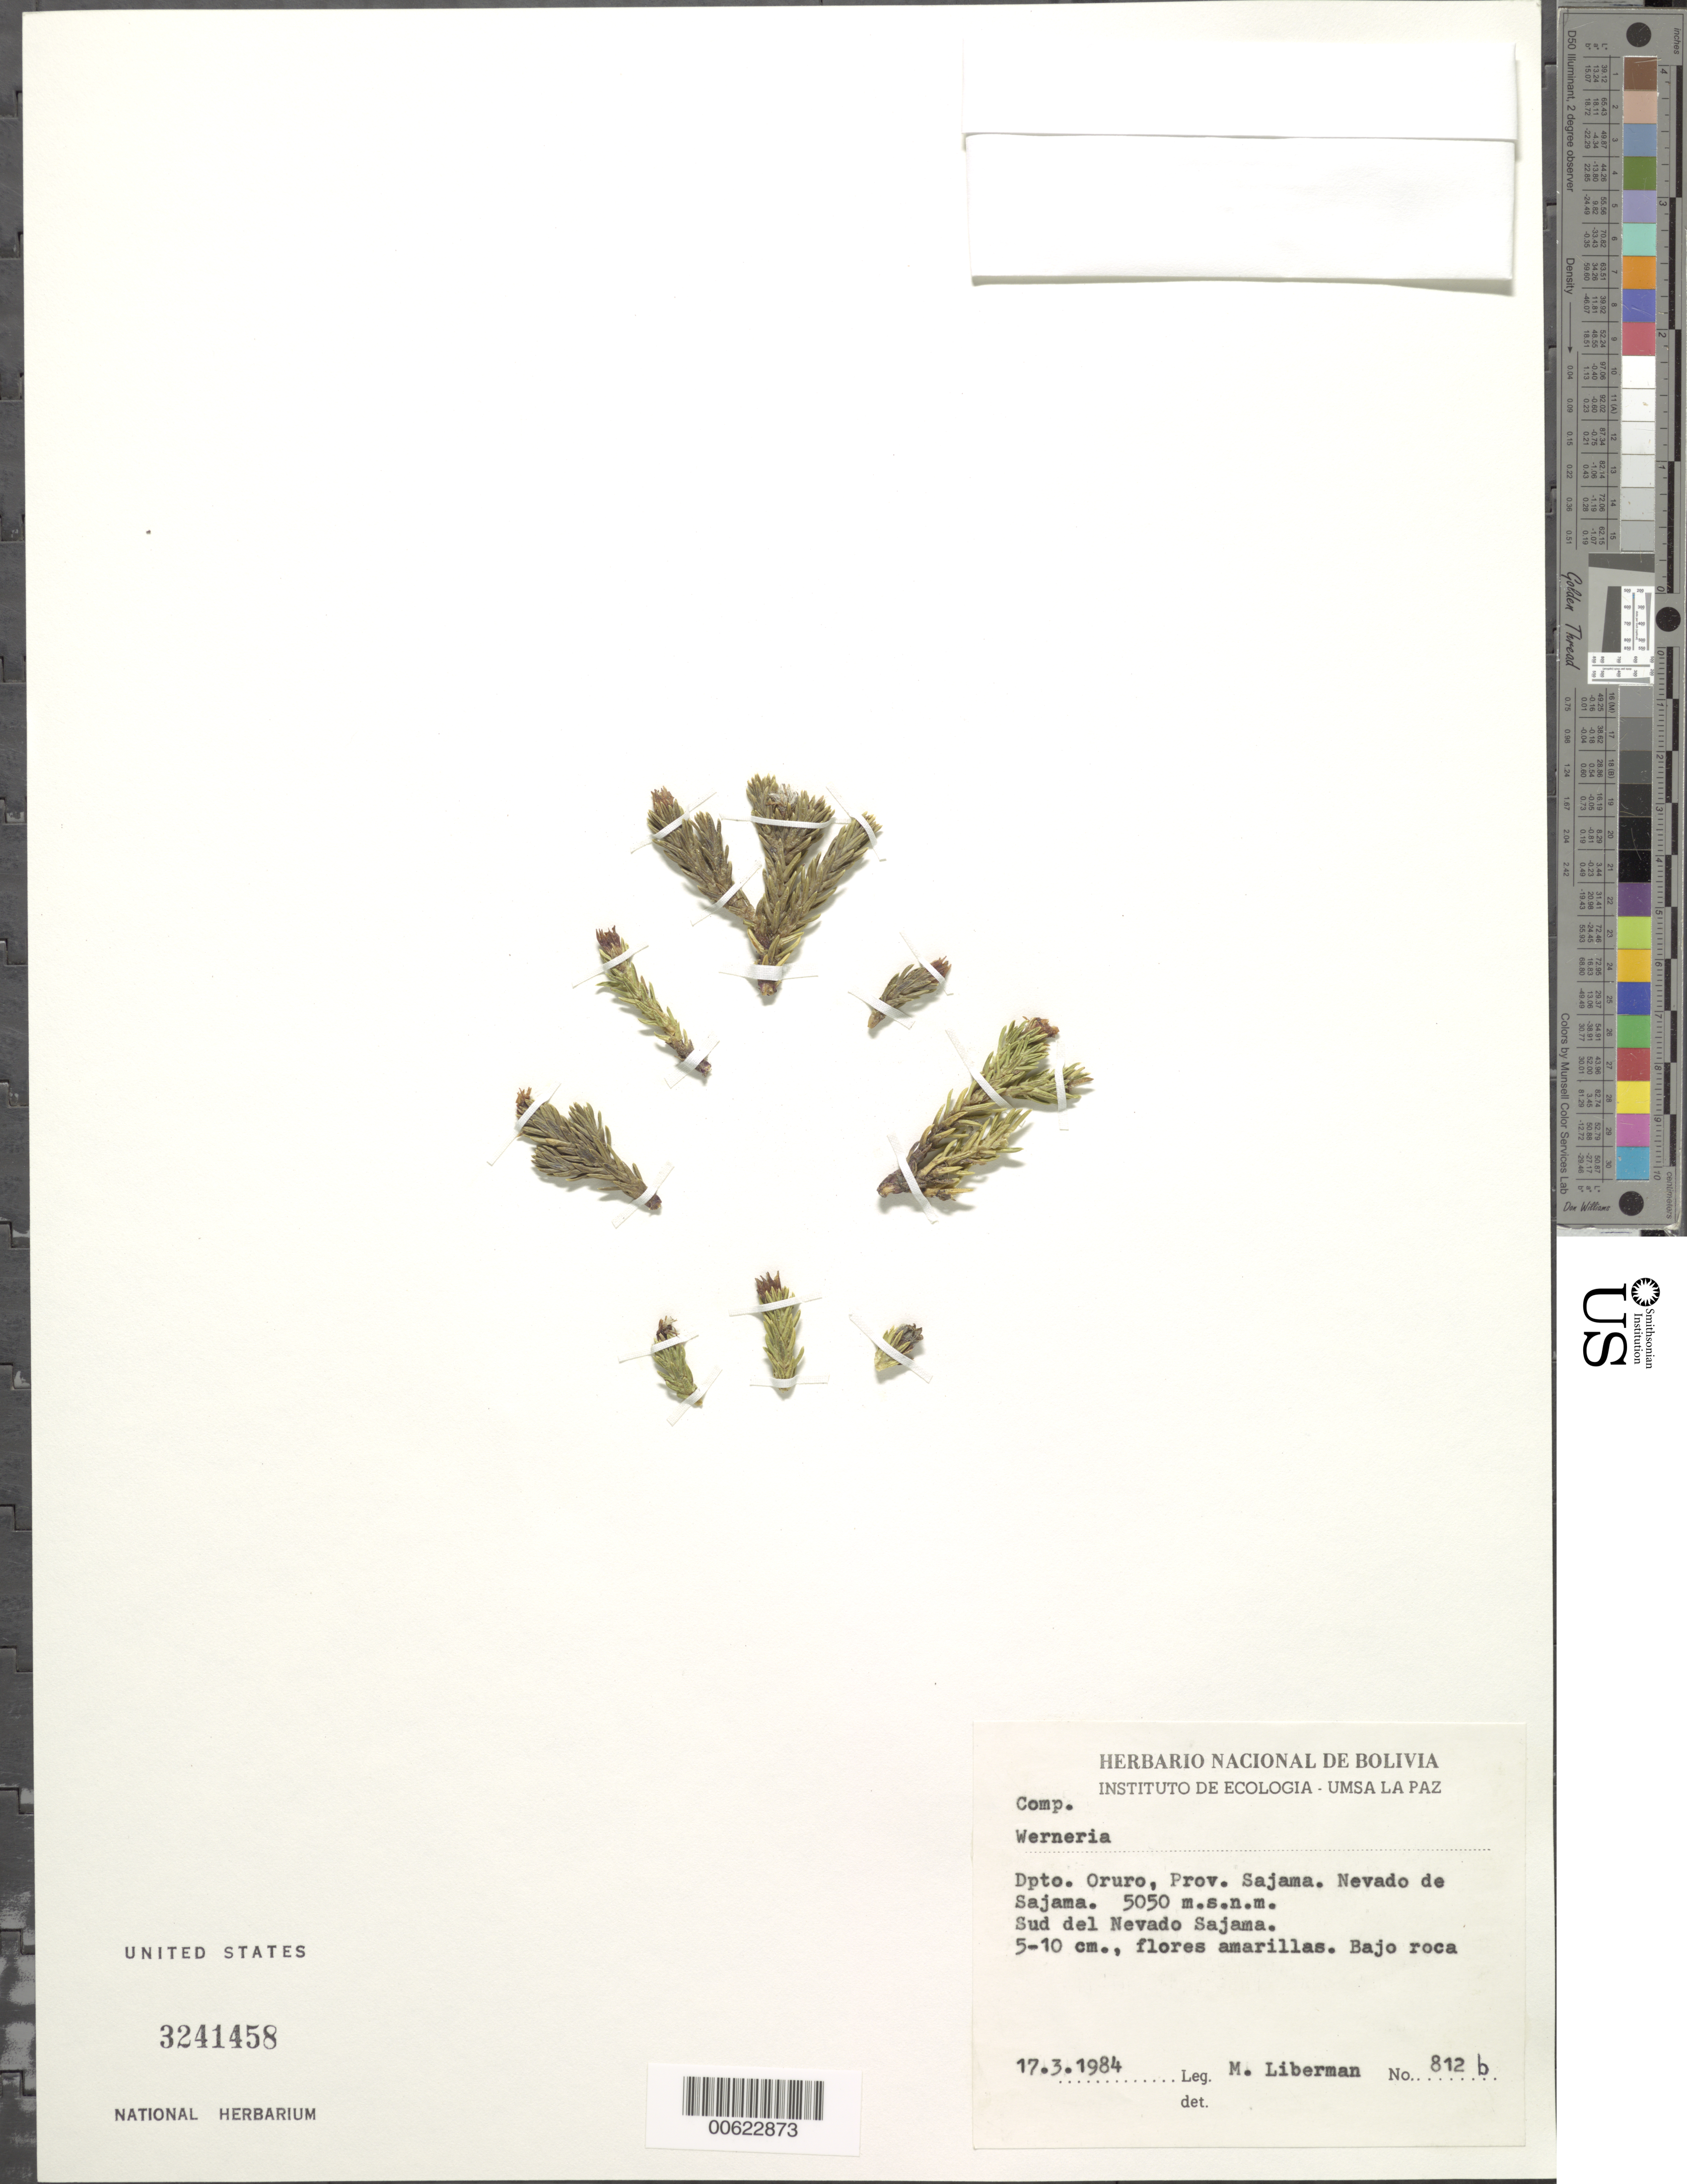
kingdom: Plantae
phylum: Tracheophyta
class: Magnoliopsida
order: Asterales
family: Asteraceae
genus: Xenophyllum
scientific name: Xenophyllum juniperinum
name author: (Hieron.) J. Calvo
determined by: Calvo, Joel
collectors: M. Liberman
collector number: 812b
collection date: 1984-03-17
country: Bolivia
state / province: Oruro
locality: Sajama, Nevado de Sajama, sud del Nevado Sajama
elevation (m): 5050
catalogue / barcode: US 3241458